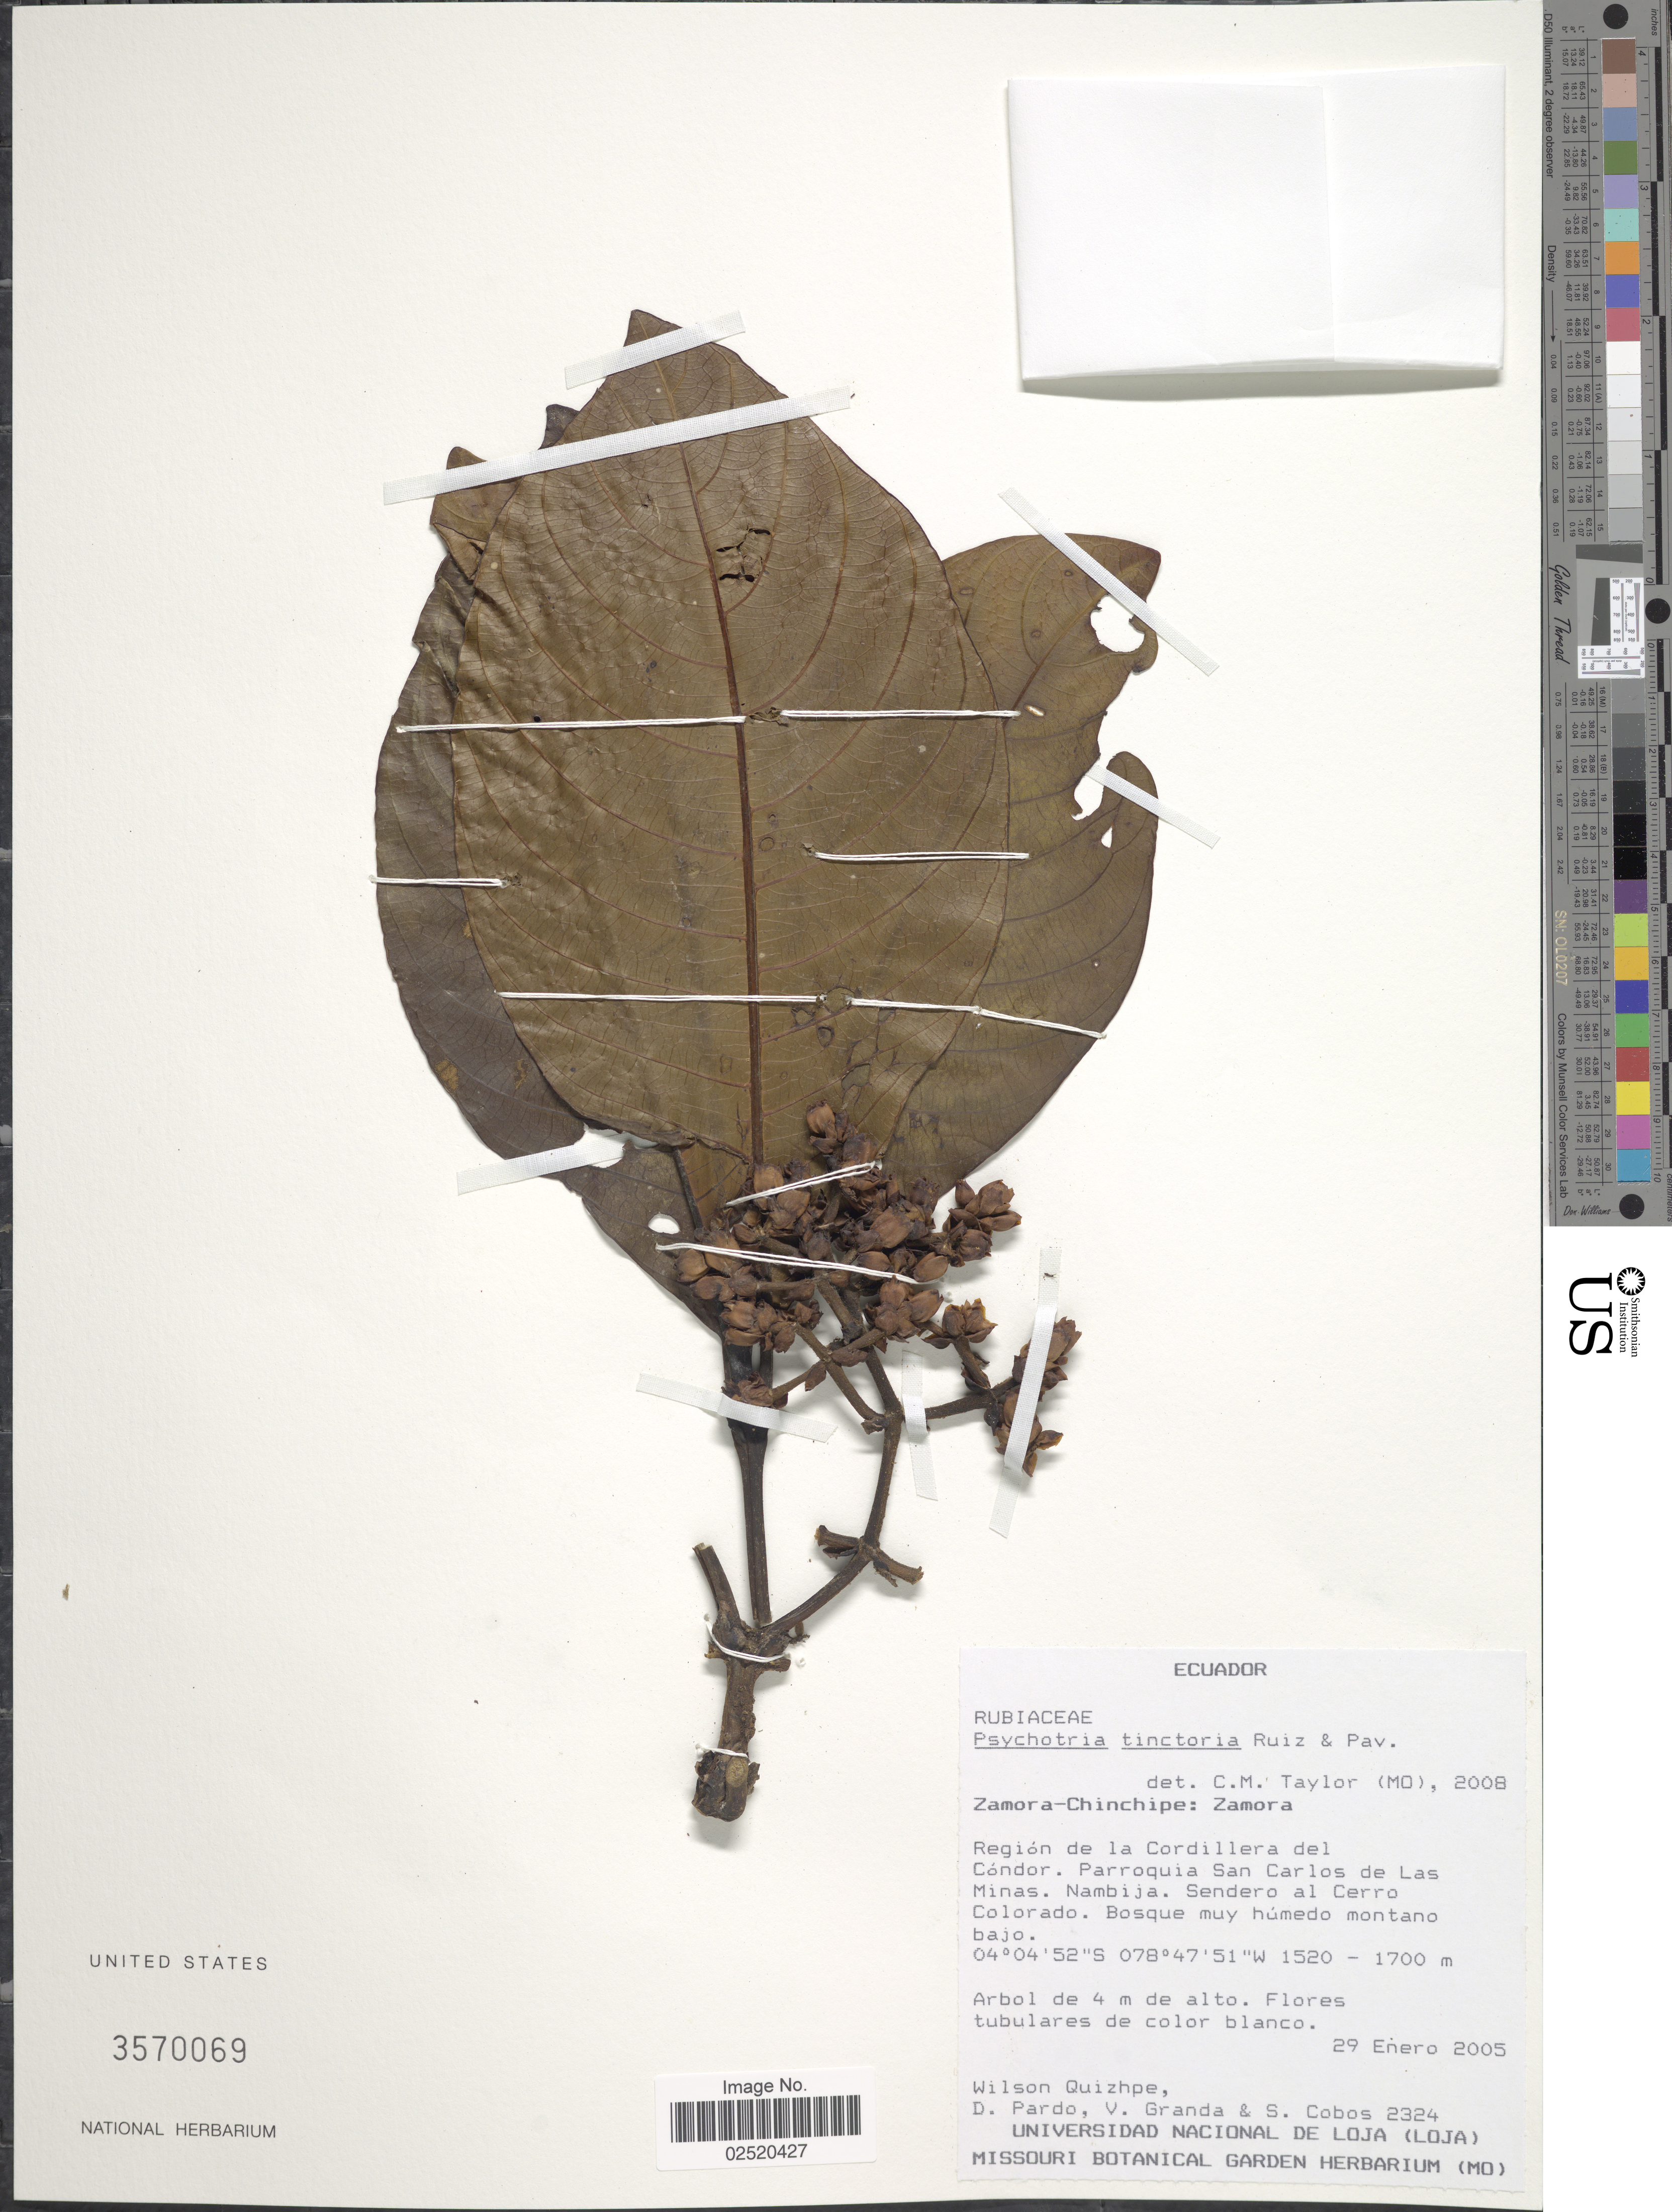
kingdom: Plantae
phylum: Tracheophyta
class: Magnoliopsida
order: Gentianales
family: Rubiaceae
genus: Psychotria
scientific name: Psychotria tinctoria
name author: Ruiz & Pav.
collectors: W. Quizhpe, D. Pardo, V. Granda & S. Cobos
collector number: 2324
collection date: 2005-01-29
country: Ecuador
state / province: Zamora-Chinchipe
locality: Zamora. Región de la Cordillera del Cóndor. Parroquia San Carlos de Las Minas. Nambija. Sendero al Cerro Colorado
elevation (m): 1520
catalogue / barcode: US 3570069